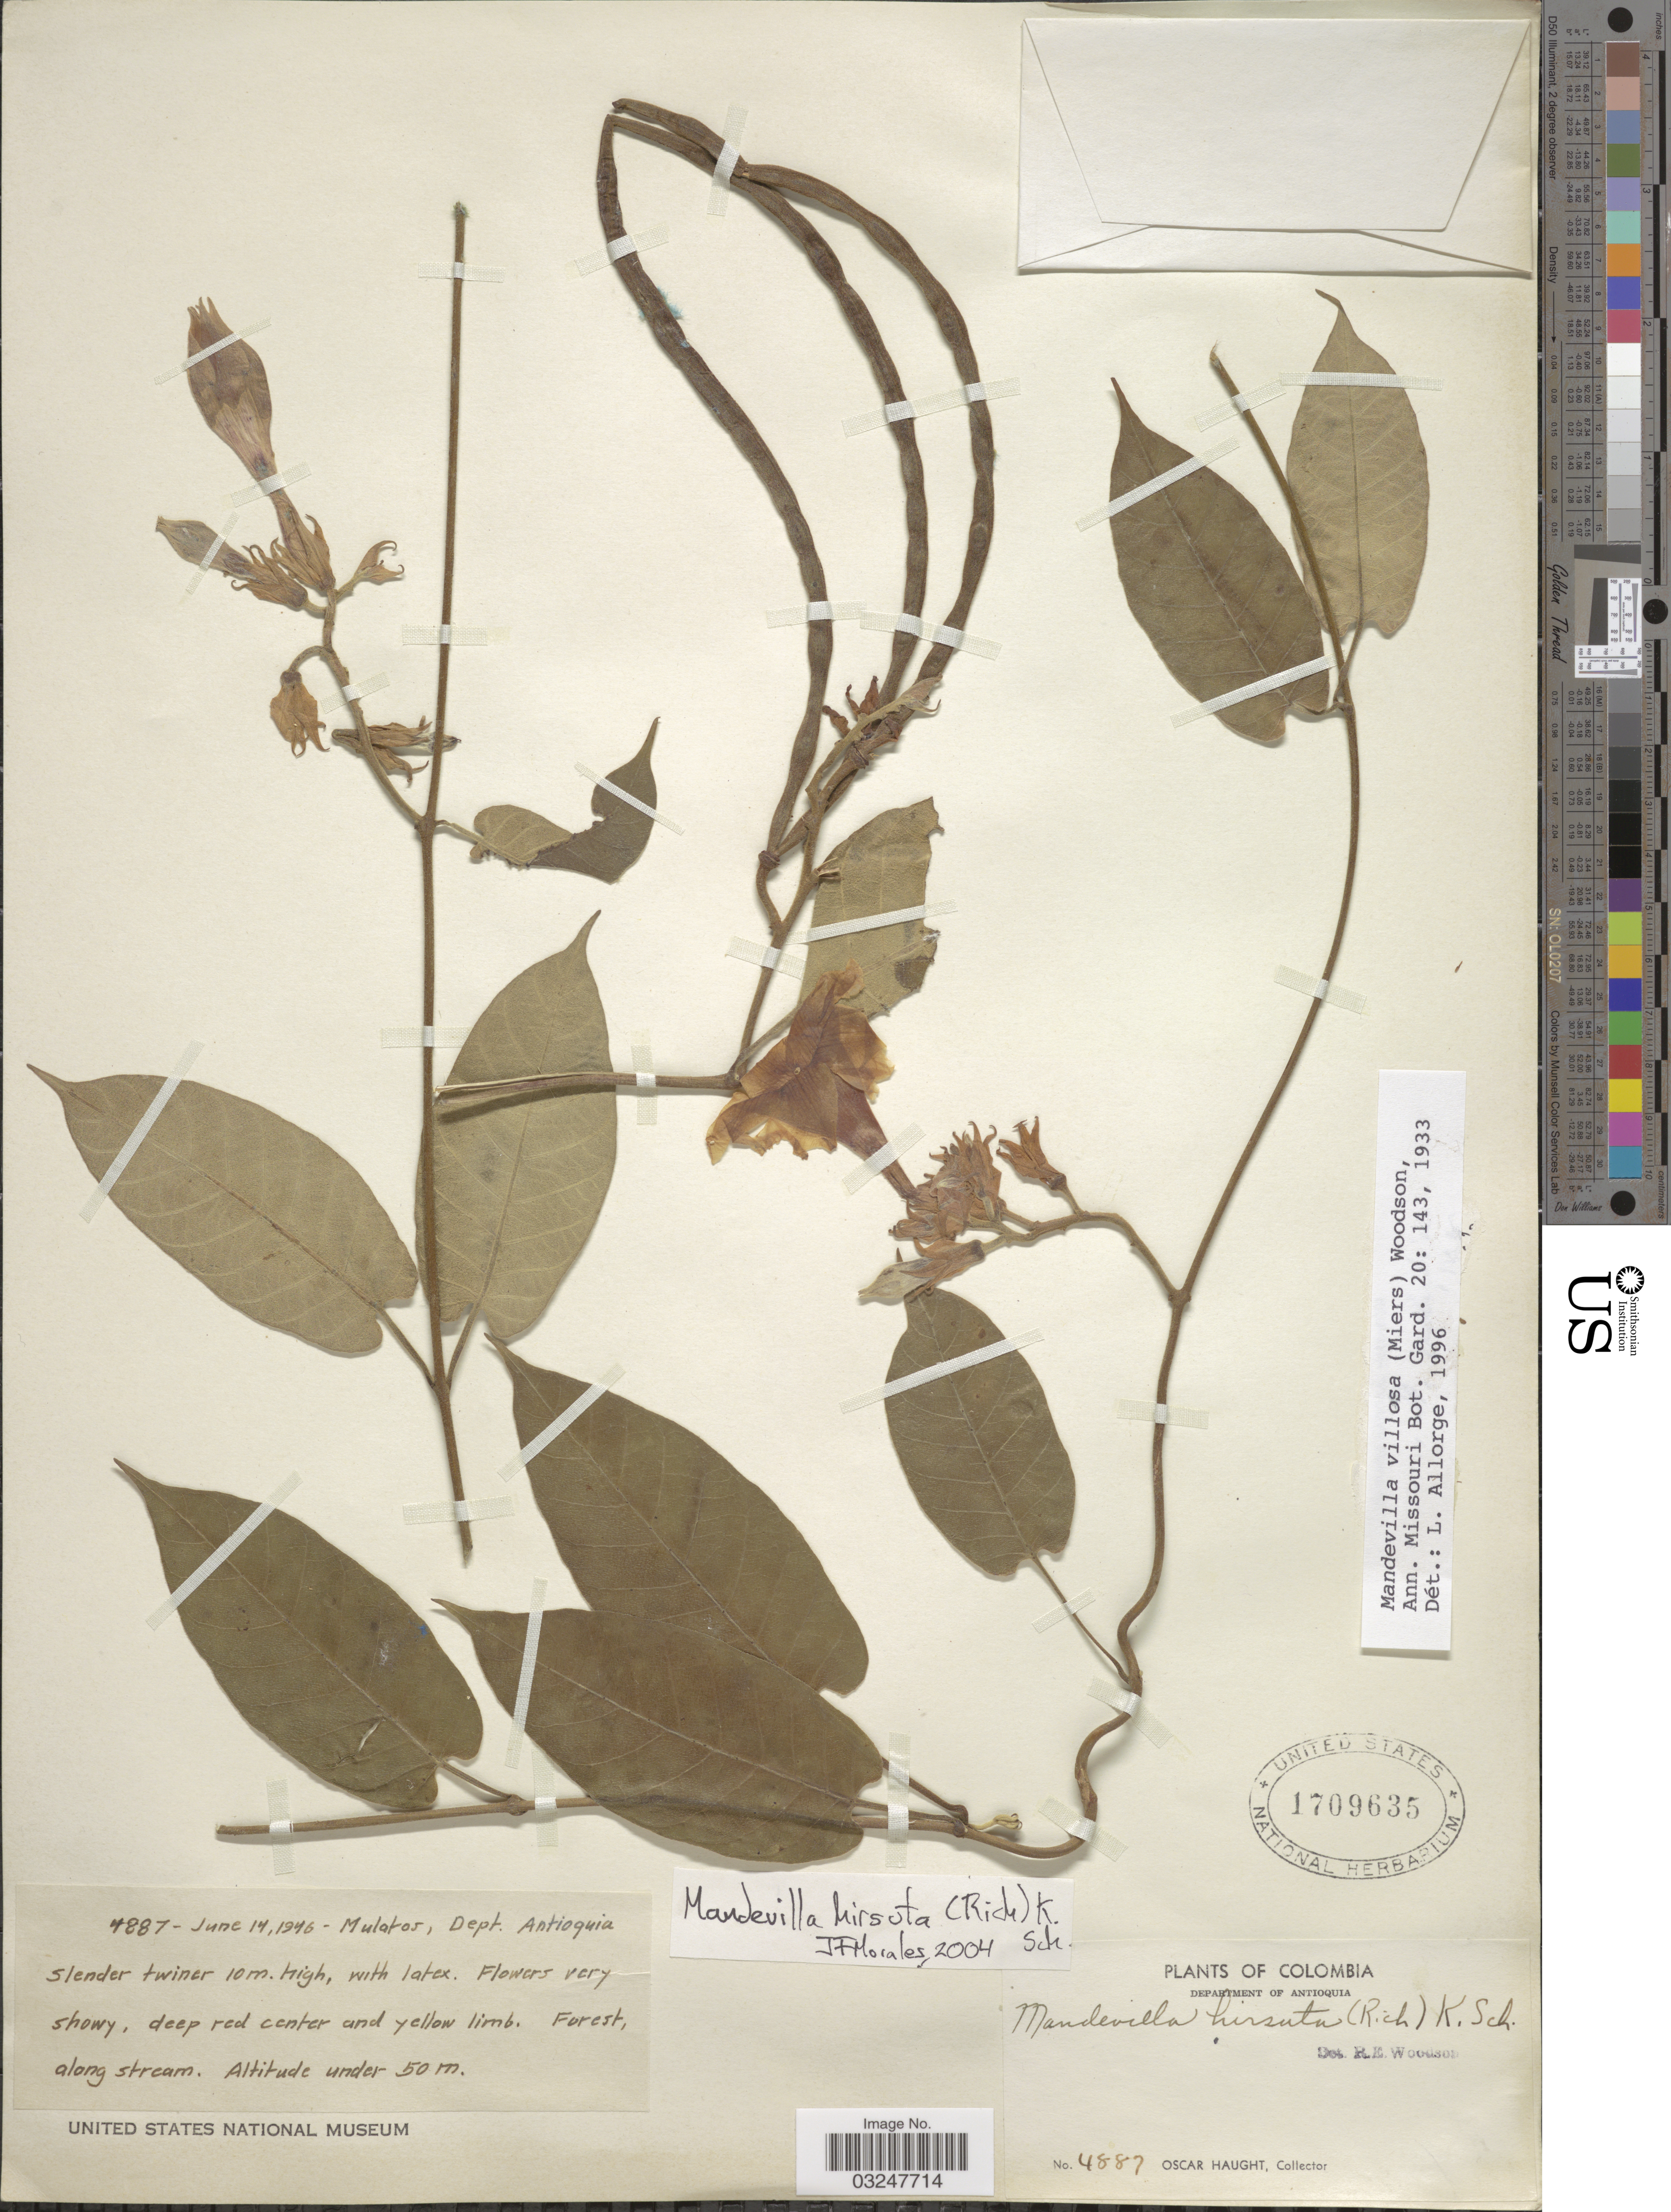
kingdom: Plantae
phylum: Tracheophyta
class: Magnoliopsida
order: Gentianales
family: Apocynaceae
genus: Mandevilla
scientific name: Mandevilla hirsuta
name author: (Rich.) K. Schum.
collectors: O. Haught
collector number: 4887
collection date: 1946-06-14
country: Colombia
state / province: Antioquia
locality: Mulatos, Department of Antioquia, Forest along stream.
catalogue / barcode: US 1709635